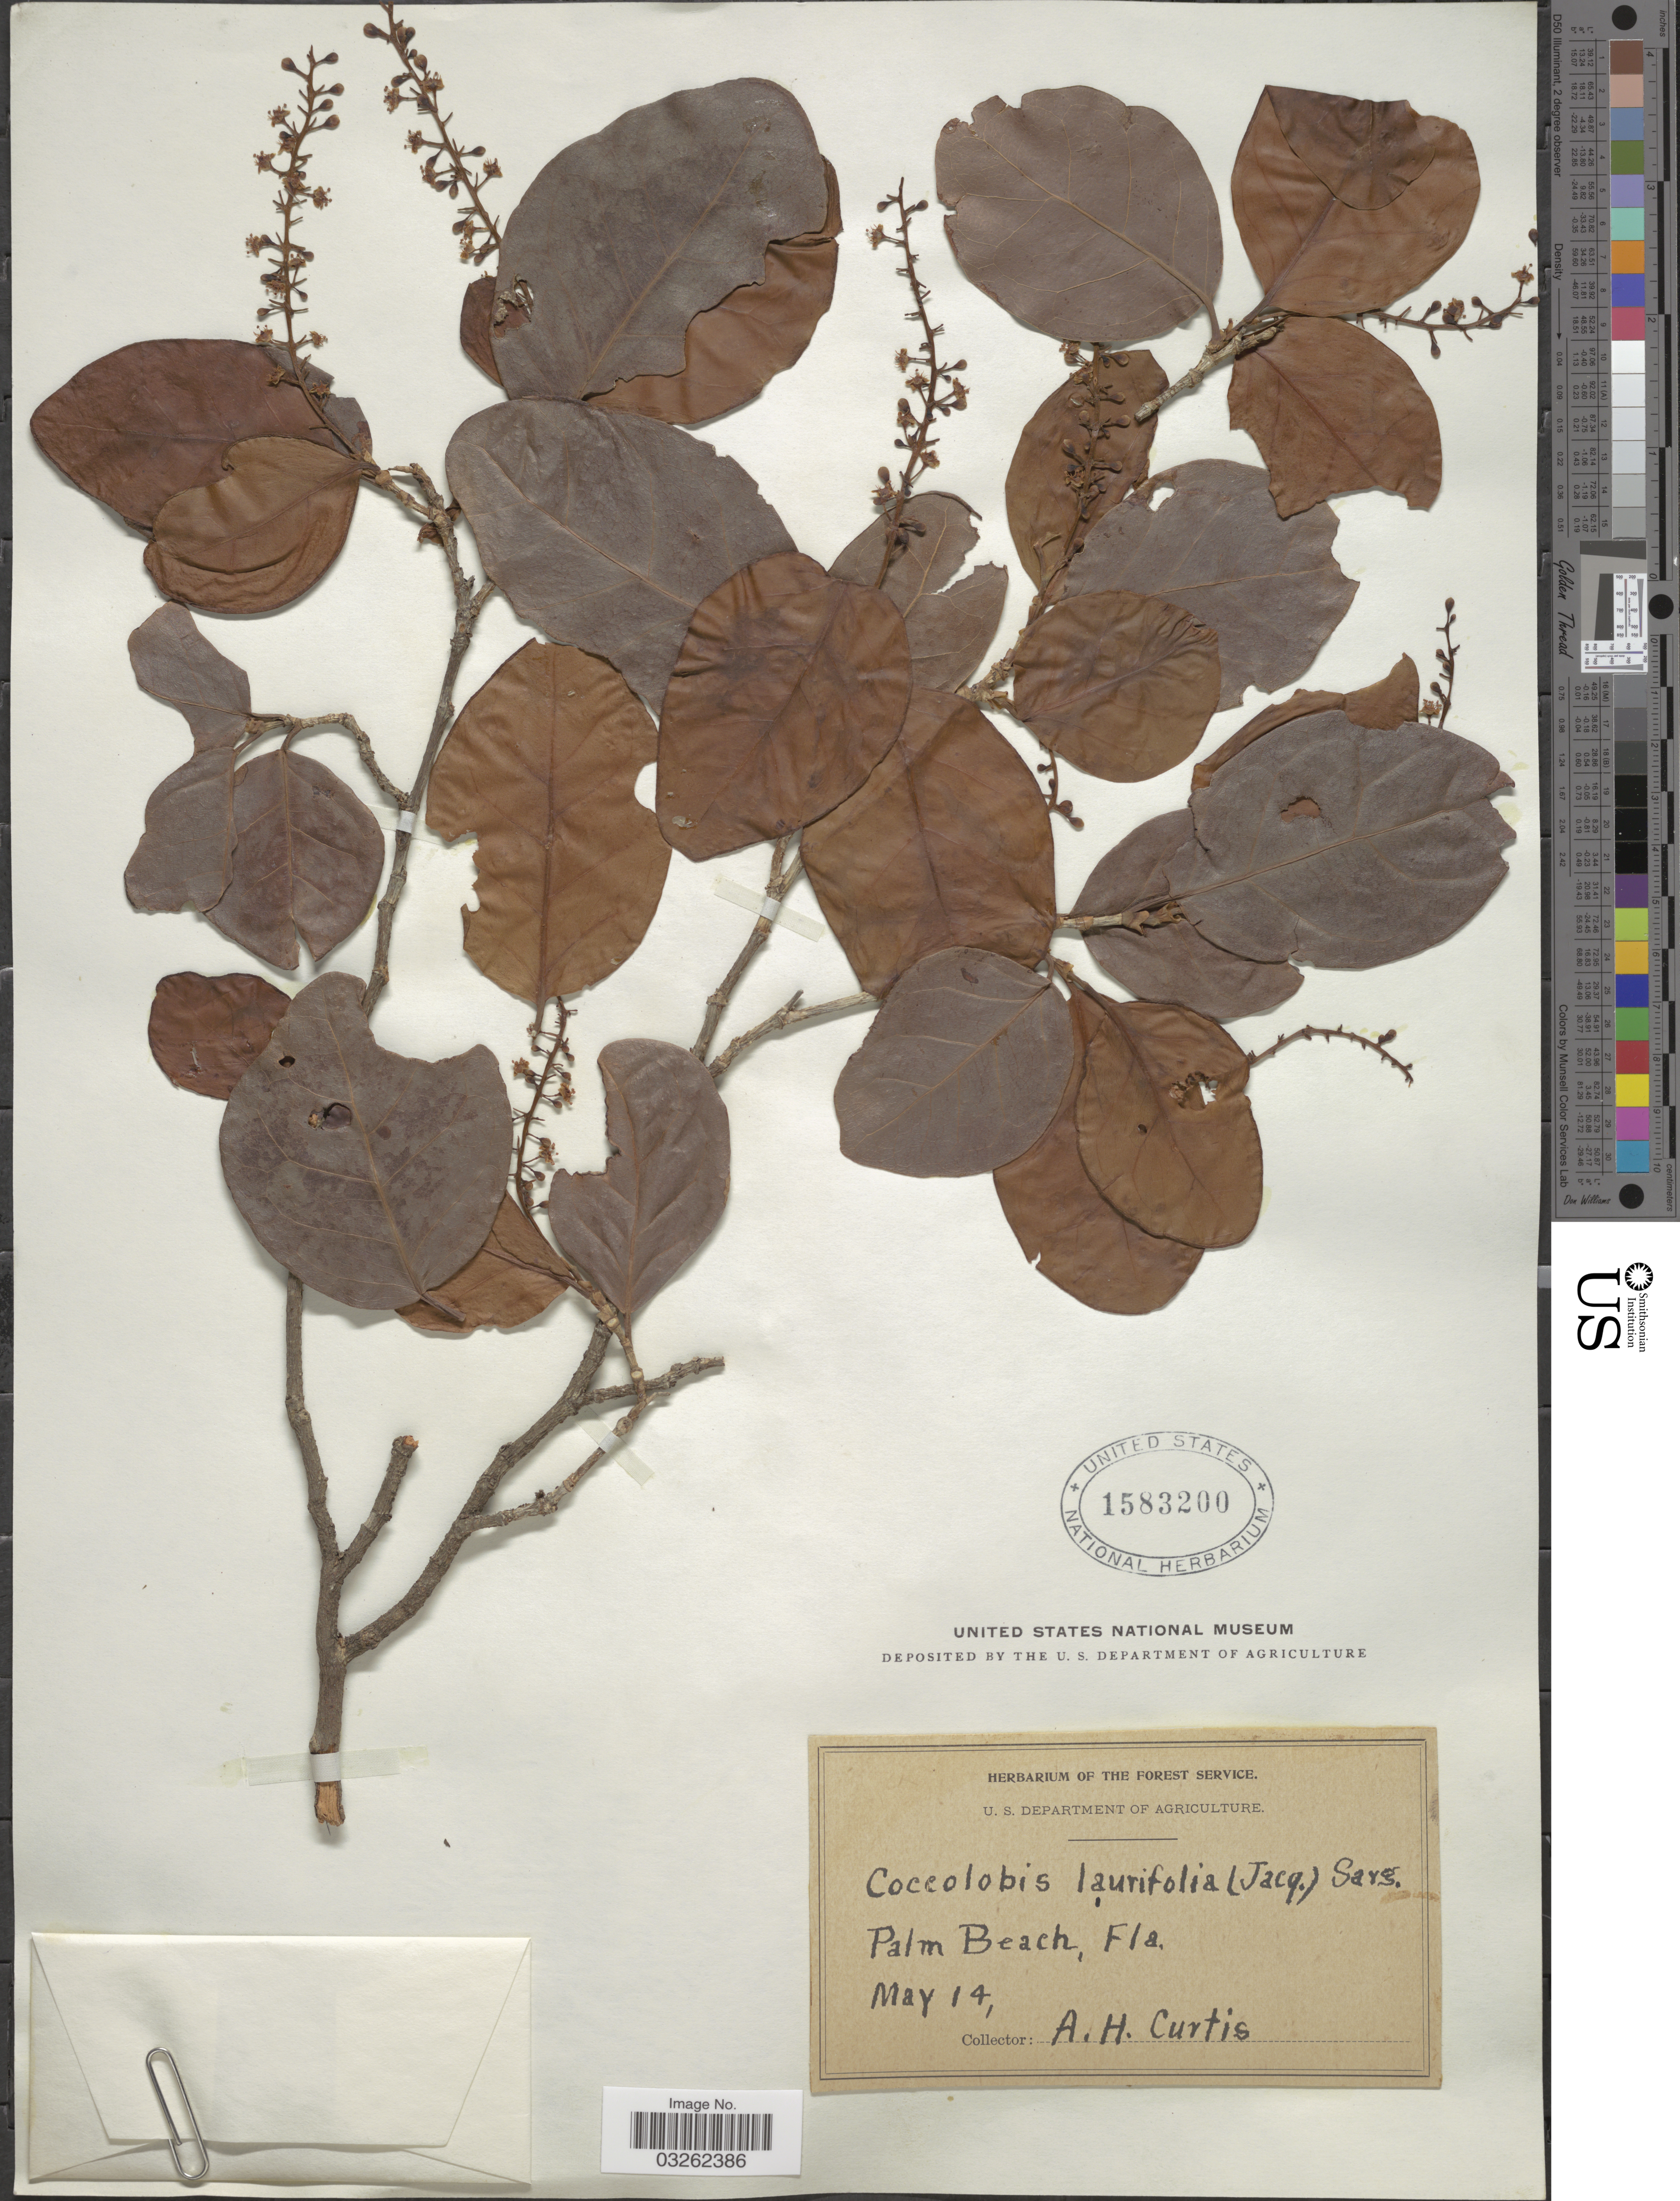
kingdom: Plantae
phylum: Tracheophyta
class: Magnoliopsida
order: Caryophyllales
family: Polygonaceae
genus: Coccoloba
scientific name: Coccoloba floridana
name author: Meisn. in DC.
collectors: A. Curtis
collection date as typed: Transcribed d/m/y: /5/14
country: United States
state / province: Florida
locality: Palm Beach.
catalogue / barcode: US 1583200